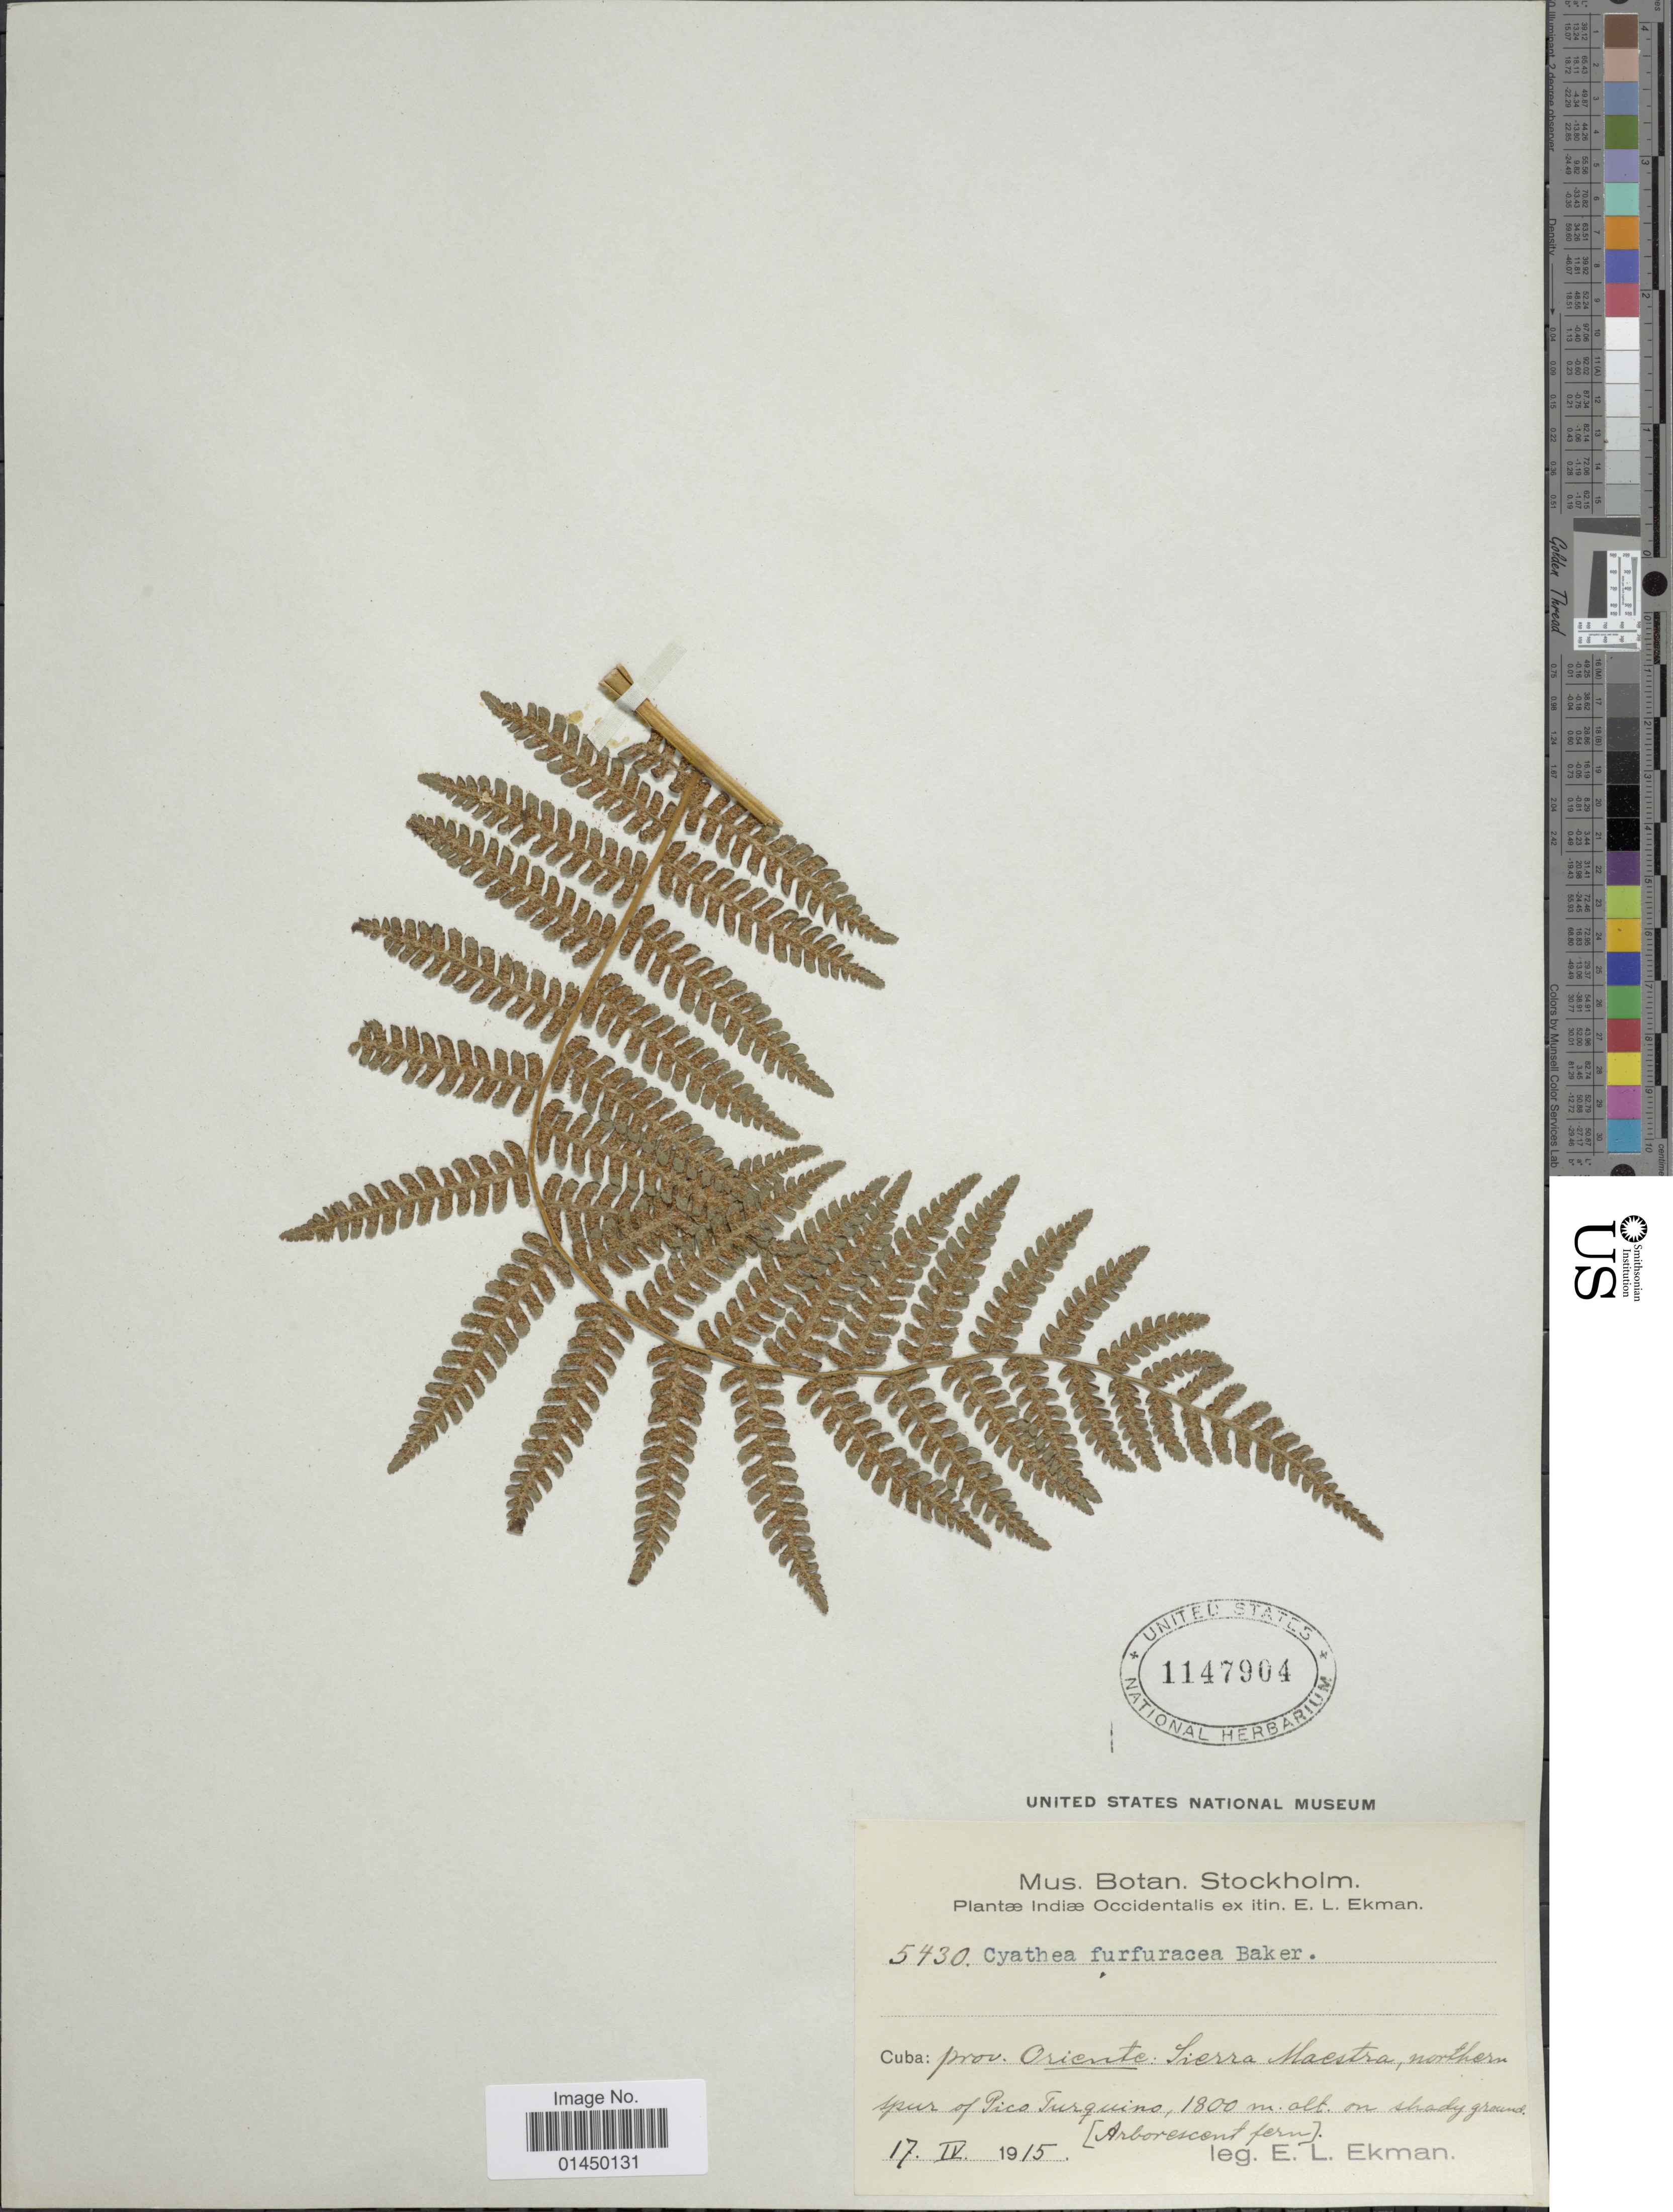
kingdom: Plantae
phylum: Tracheophyta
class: Polypodiopsida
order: Cyatheales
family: Cyatheaceae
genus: Cyathea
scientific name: Cyathea furfuracea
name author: Christ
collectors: E. L. Ekman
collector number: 5430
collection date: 1915-04-17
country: Cuba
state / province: Oriente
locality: Cuba: Prov. Oriente, Sierra Maestra, northern spur of Pico Turquino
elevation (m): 1800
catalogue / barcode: US 1147904